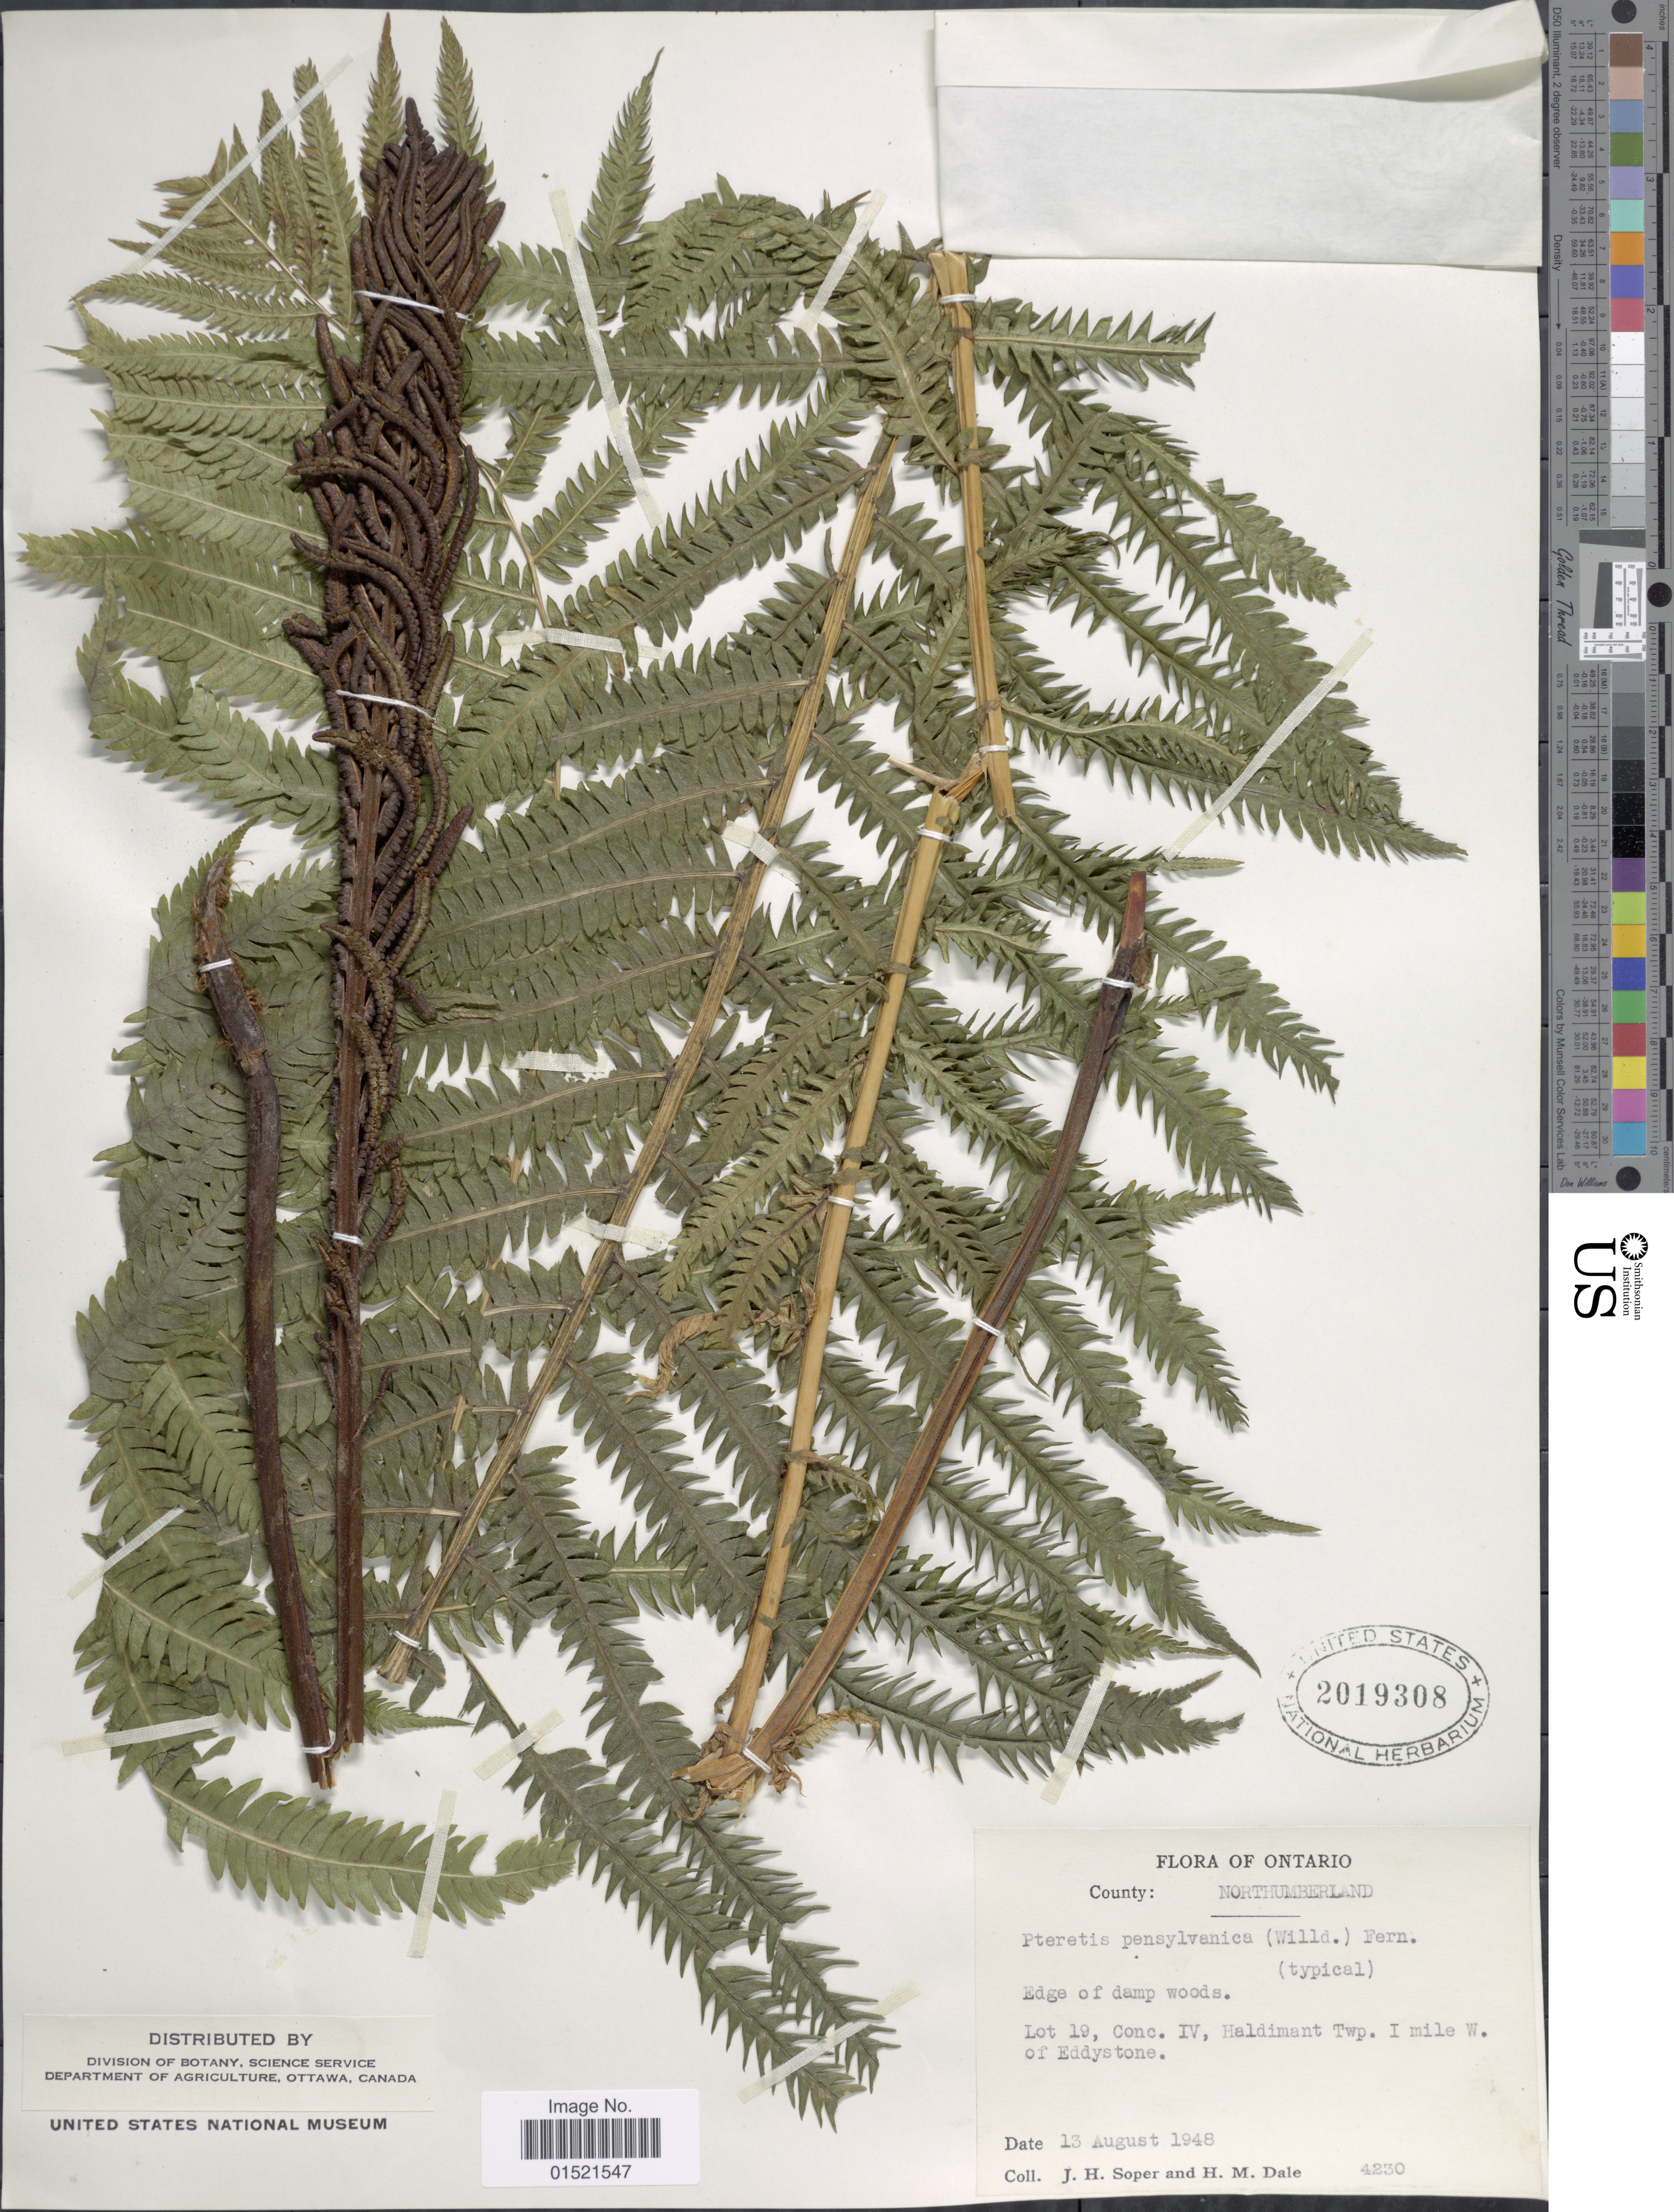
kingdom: Plantae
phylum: Tracheophyta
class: Polypodiopsida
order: Polypodiales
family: Onocleaceae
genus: Matteuccia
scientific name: Matteuccia struthiopteris var. pensylvanica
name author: (Willd.) C.V. Morton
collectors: J. H. Soper & H. M. Dale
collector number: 4230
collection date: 1948-08-13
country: Canada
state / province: Ontario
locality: County Northumberland, Lot 19, Conc. 4, Haldimant Twp. 1 mile W. of Eddystone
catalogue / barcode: US 2019308